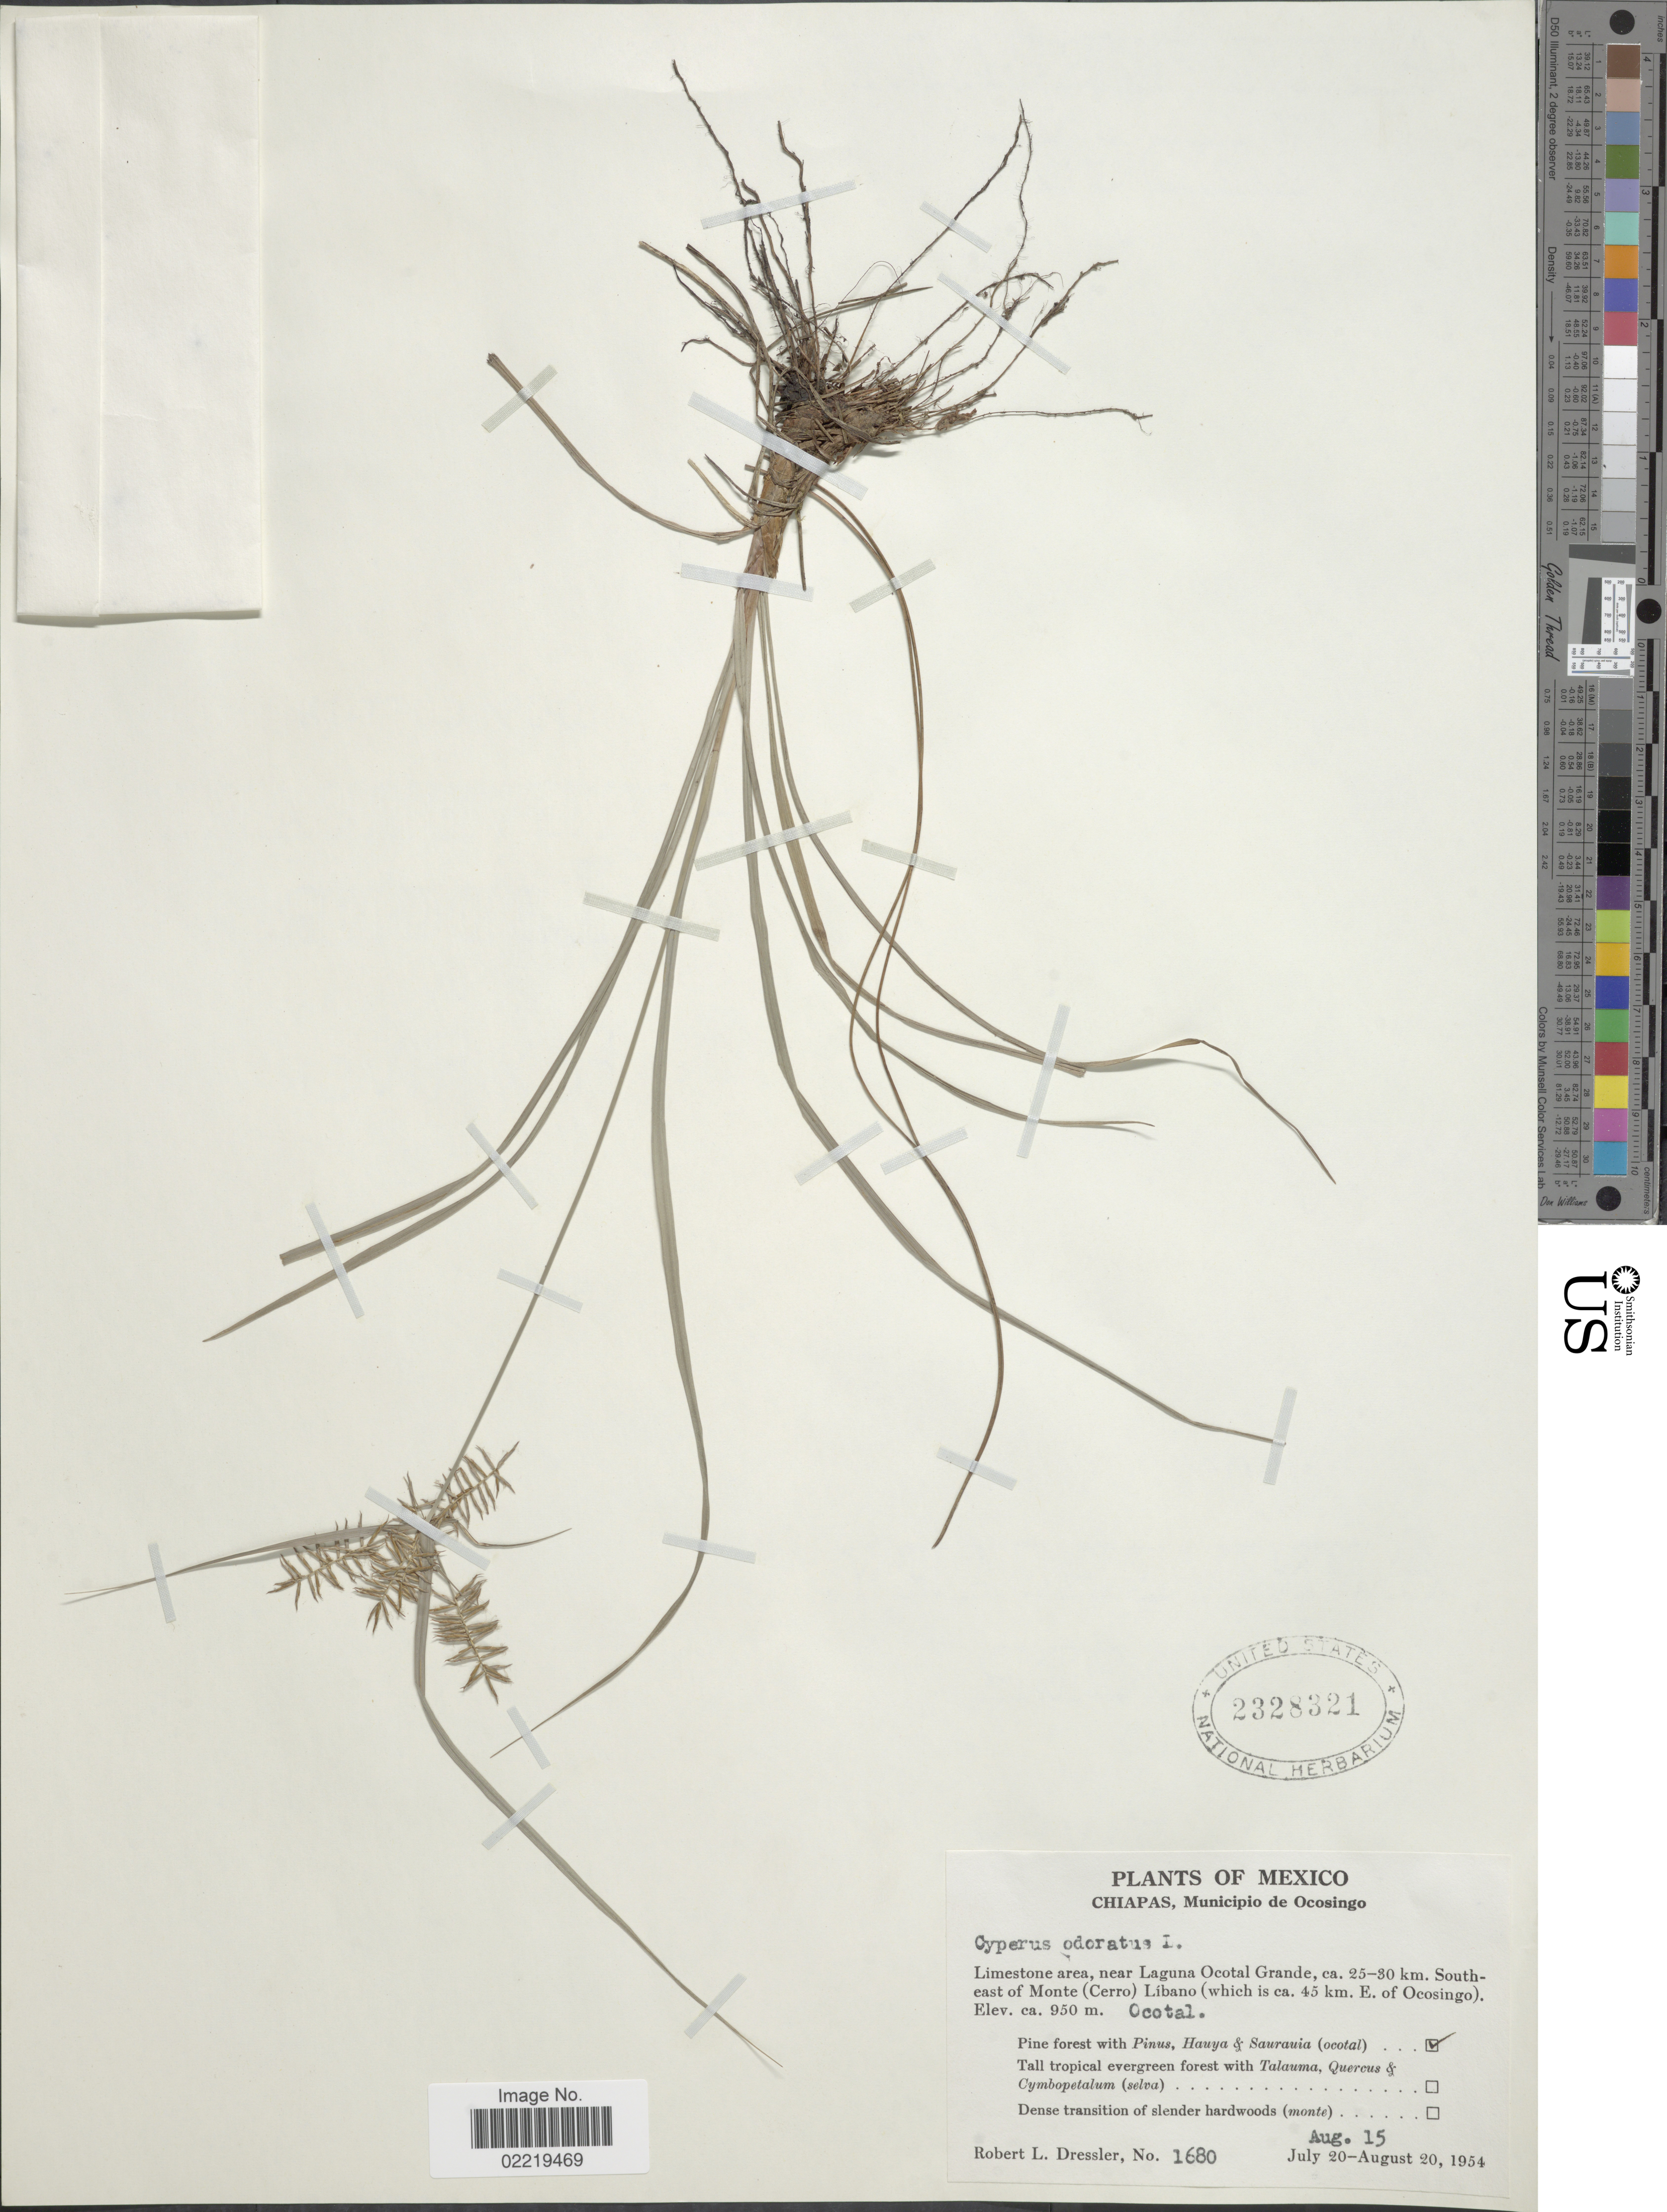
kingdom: Plantae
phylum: Tracheophyta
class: Liliopsida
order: Poales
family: Cyperaceae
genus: Cyperus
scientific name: Cyperus odoratus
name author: L.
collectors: R. Dressler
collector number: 1680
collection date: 1954-08-15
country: Mexico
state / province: Chiapas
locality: Municipio de ocosingo, Limestone area, near Laguna Ocotal Grande, ca. 25-30 km. South-east of Monte (Cerro) Libano (which is ca. 45 km. E. of Ocosingo), Ocotal.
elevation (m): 950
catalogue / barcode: US 2328321